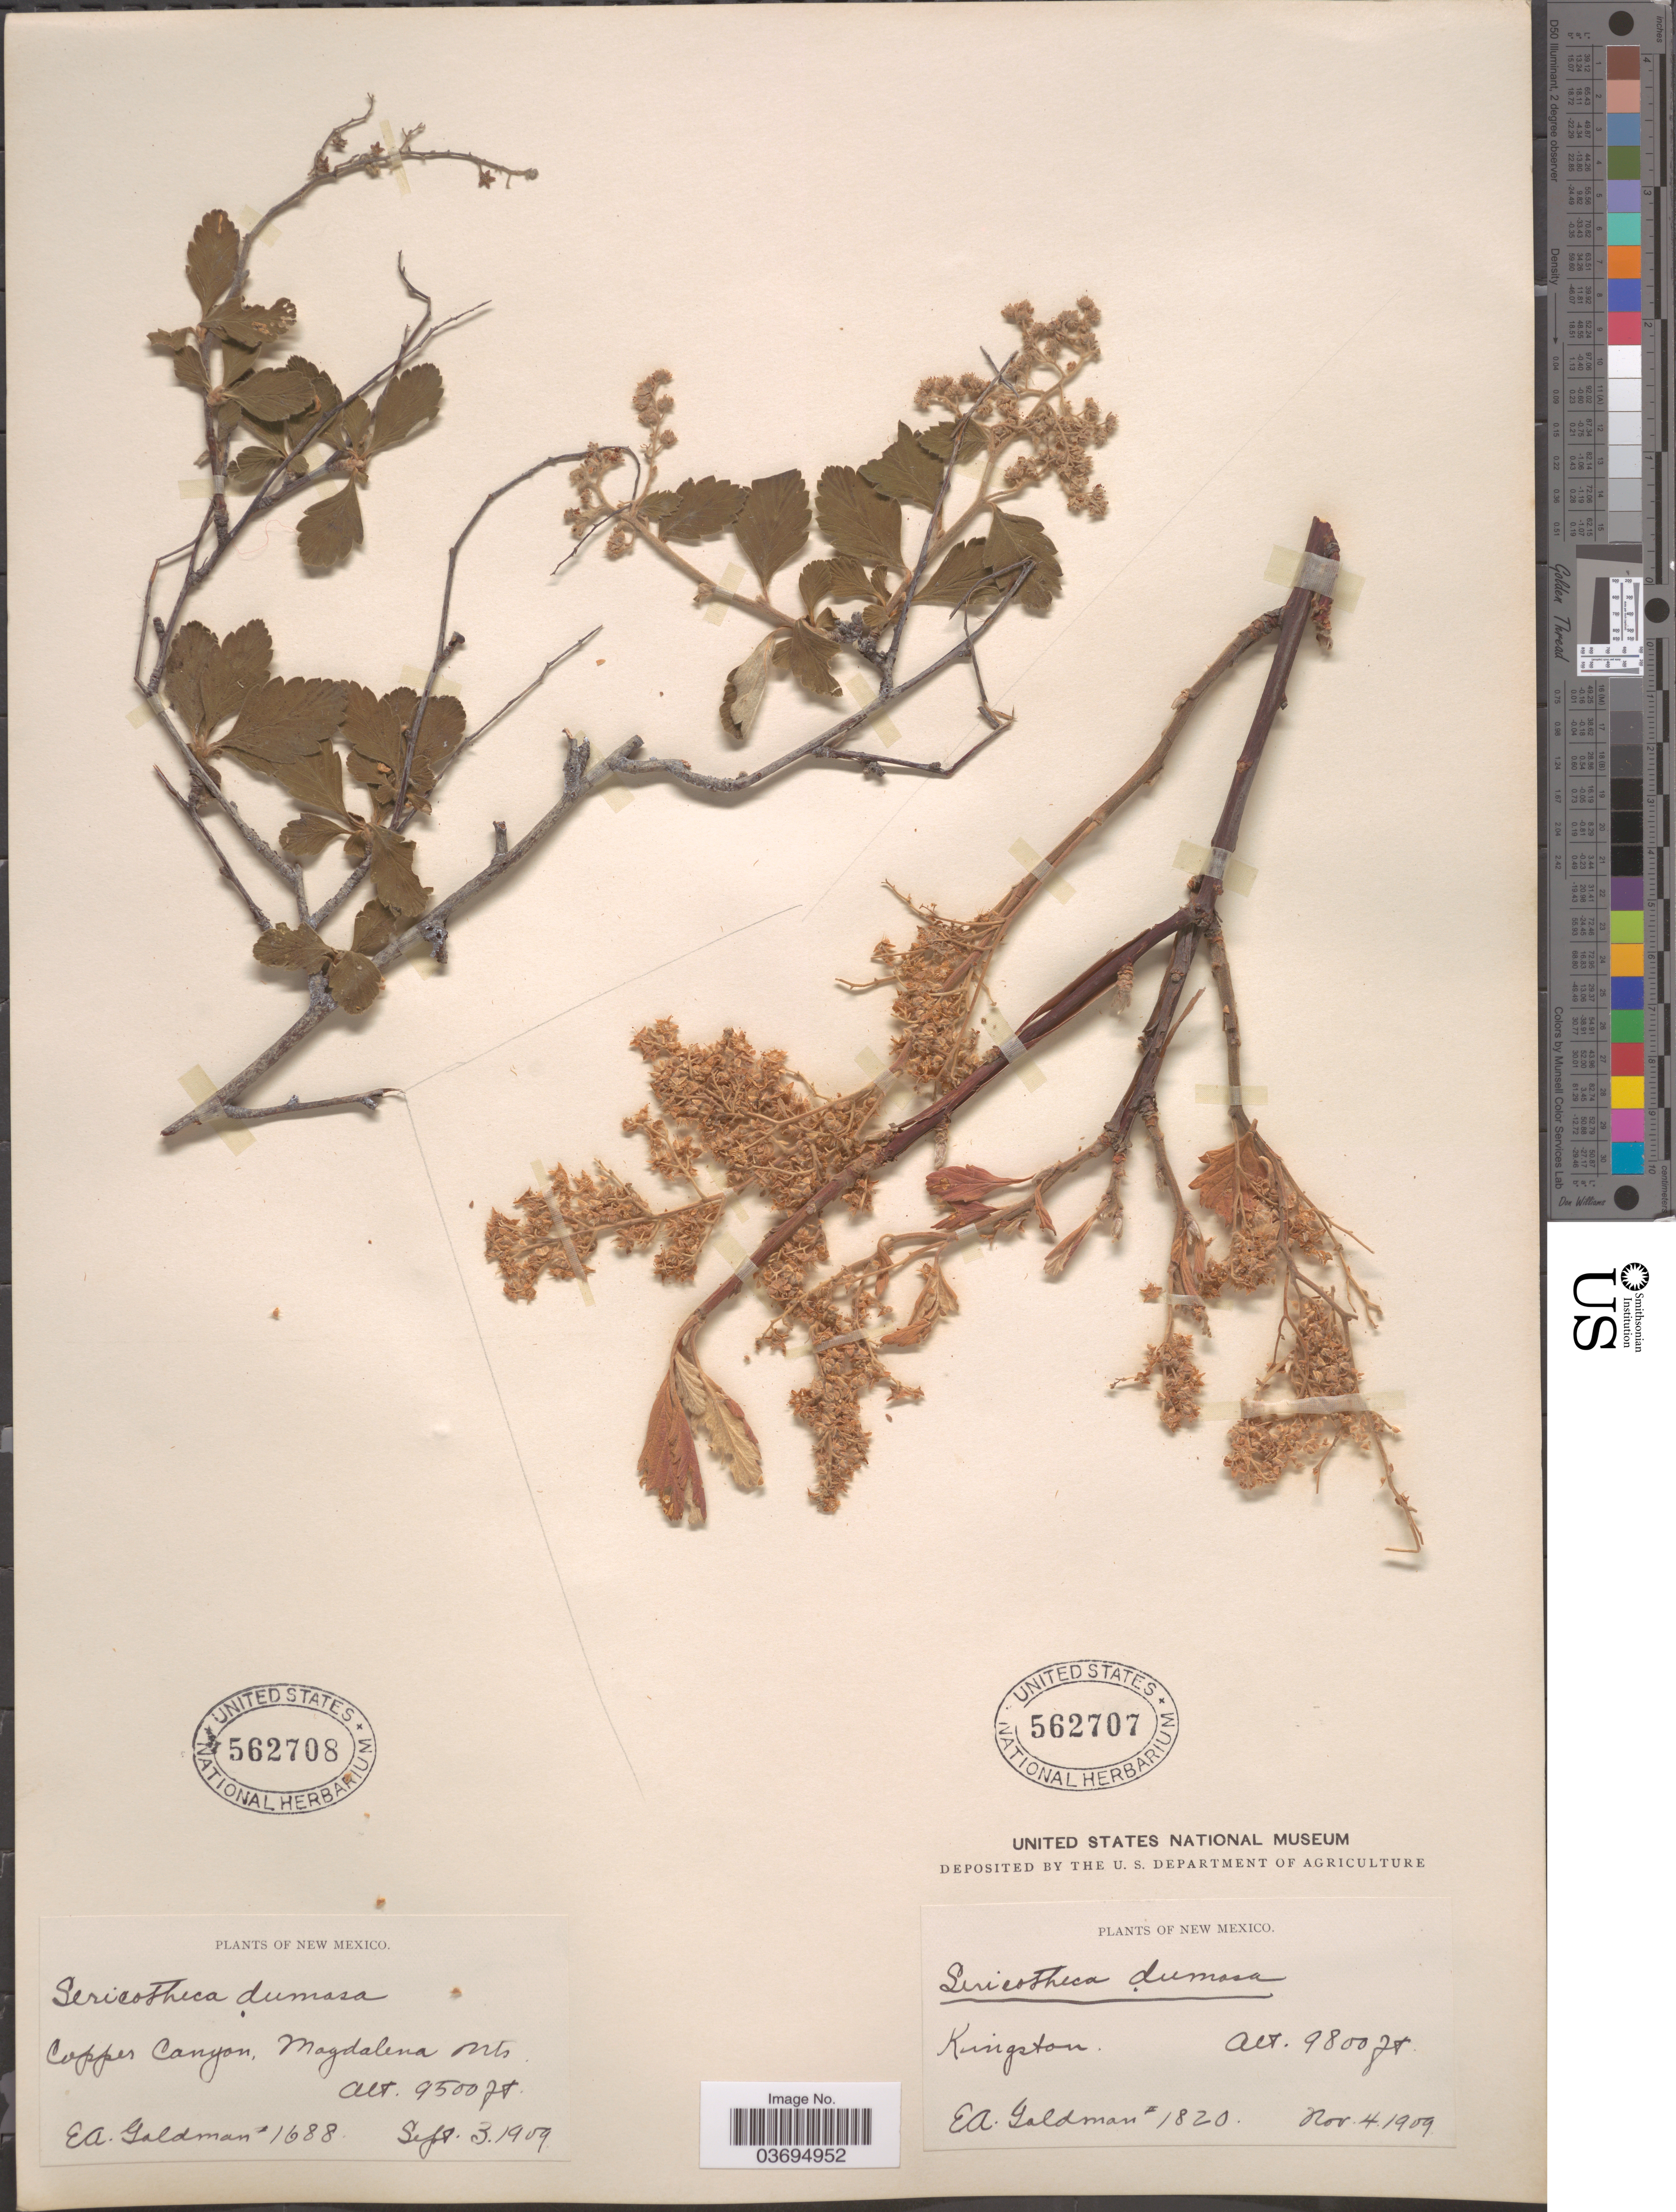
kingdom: Plantae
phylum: Tracheophyta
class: Magnoliopsida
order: Rosales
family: Rosaceae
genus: Holodiscus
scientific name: Holodiscus discolor var. dumosus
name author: Maxim. ex J.M. Coult.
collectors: E. A. Goldman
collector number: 1688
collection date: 1909-09-03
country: United States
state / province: New Mexico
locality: Copper Canyon, Magdalena Mts.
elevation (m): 2896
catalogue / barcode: US 562708-2